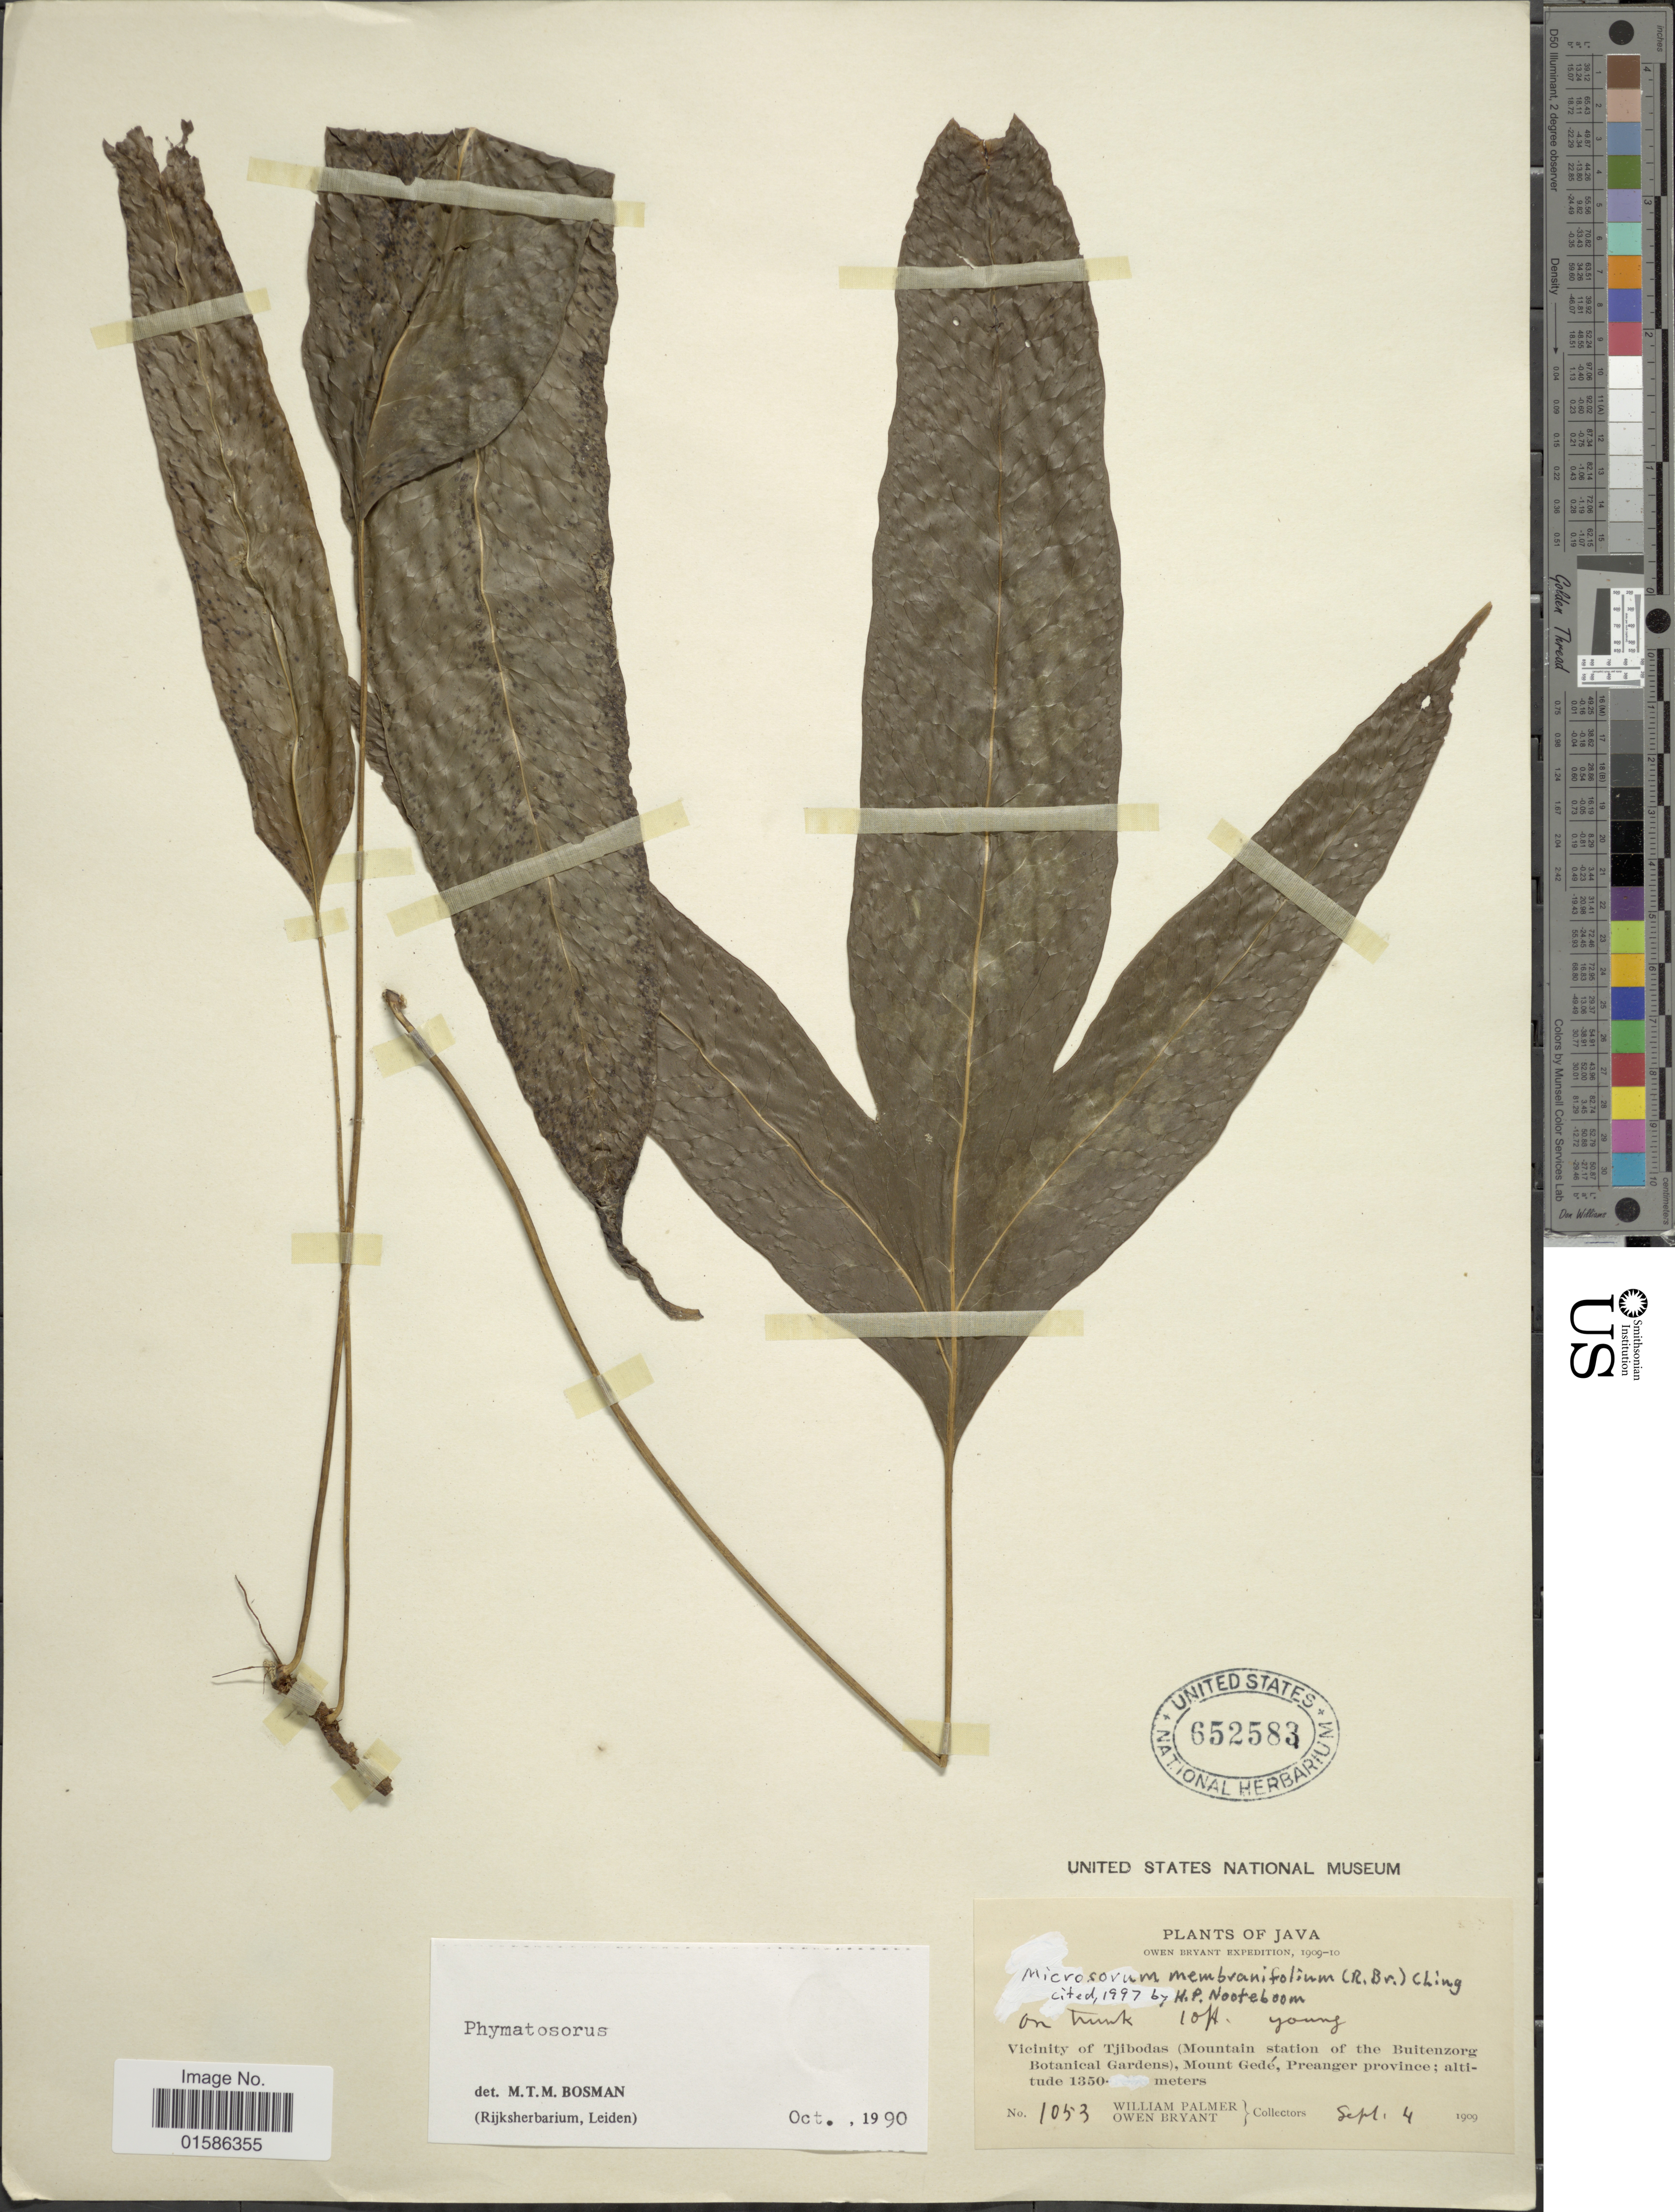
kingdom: Plantae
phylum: Tracheophyta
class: Polypodiopsida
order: Polypodiales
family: Polypodiaceae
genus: Microsorum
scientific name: Microsorum membranifolium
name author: (R. Br.) Ching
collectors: W. Palmer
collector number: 1053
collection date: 1909-09-04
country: Indonesia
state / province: Java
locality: Vicinity of Tjibodas (Mountain station of the Buitenzorg Botanical Gardens), Mount Gedé province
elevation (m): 1350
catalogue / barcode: US 652583